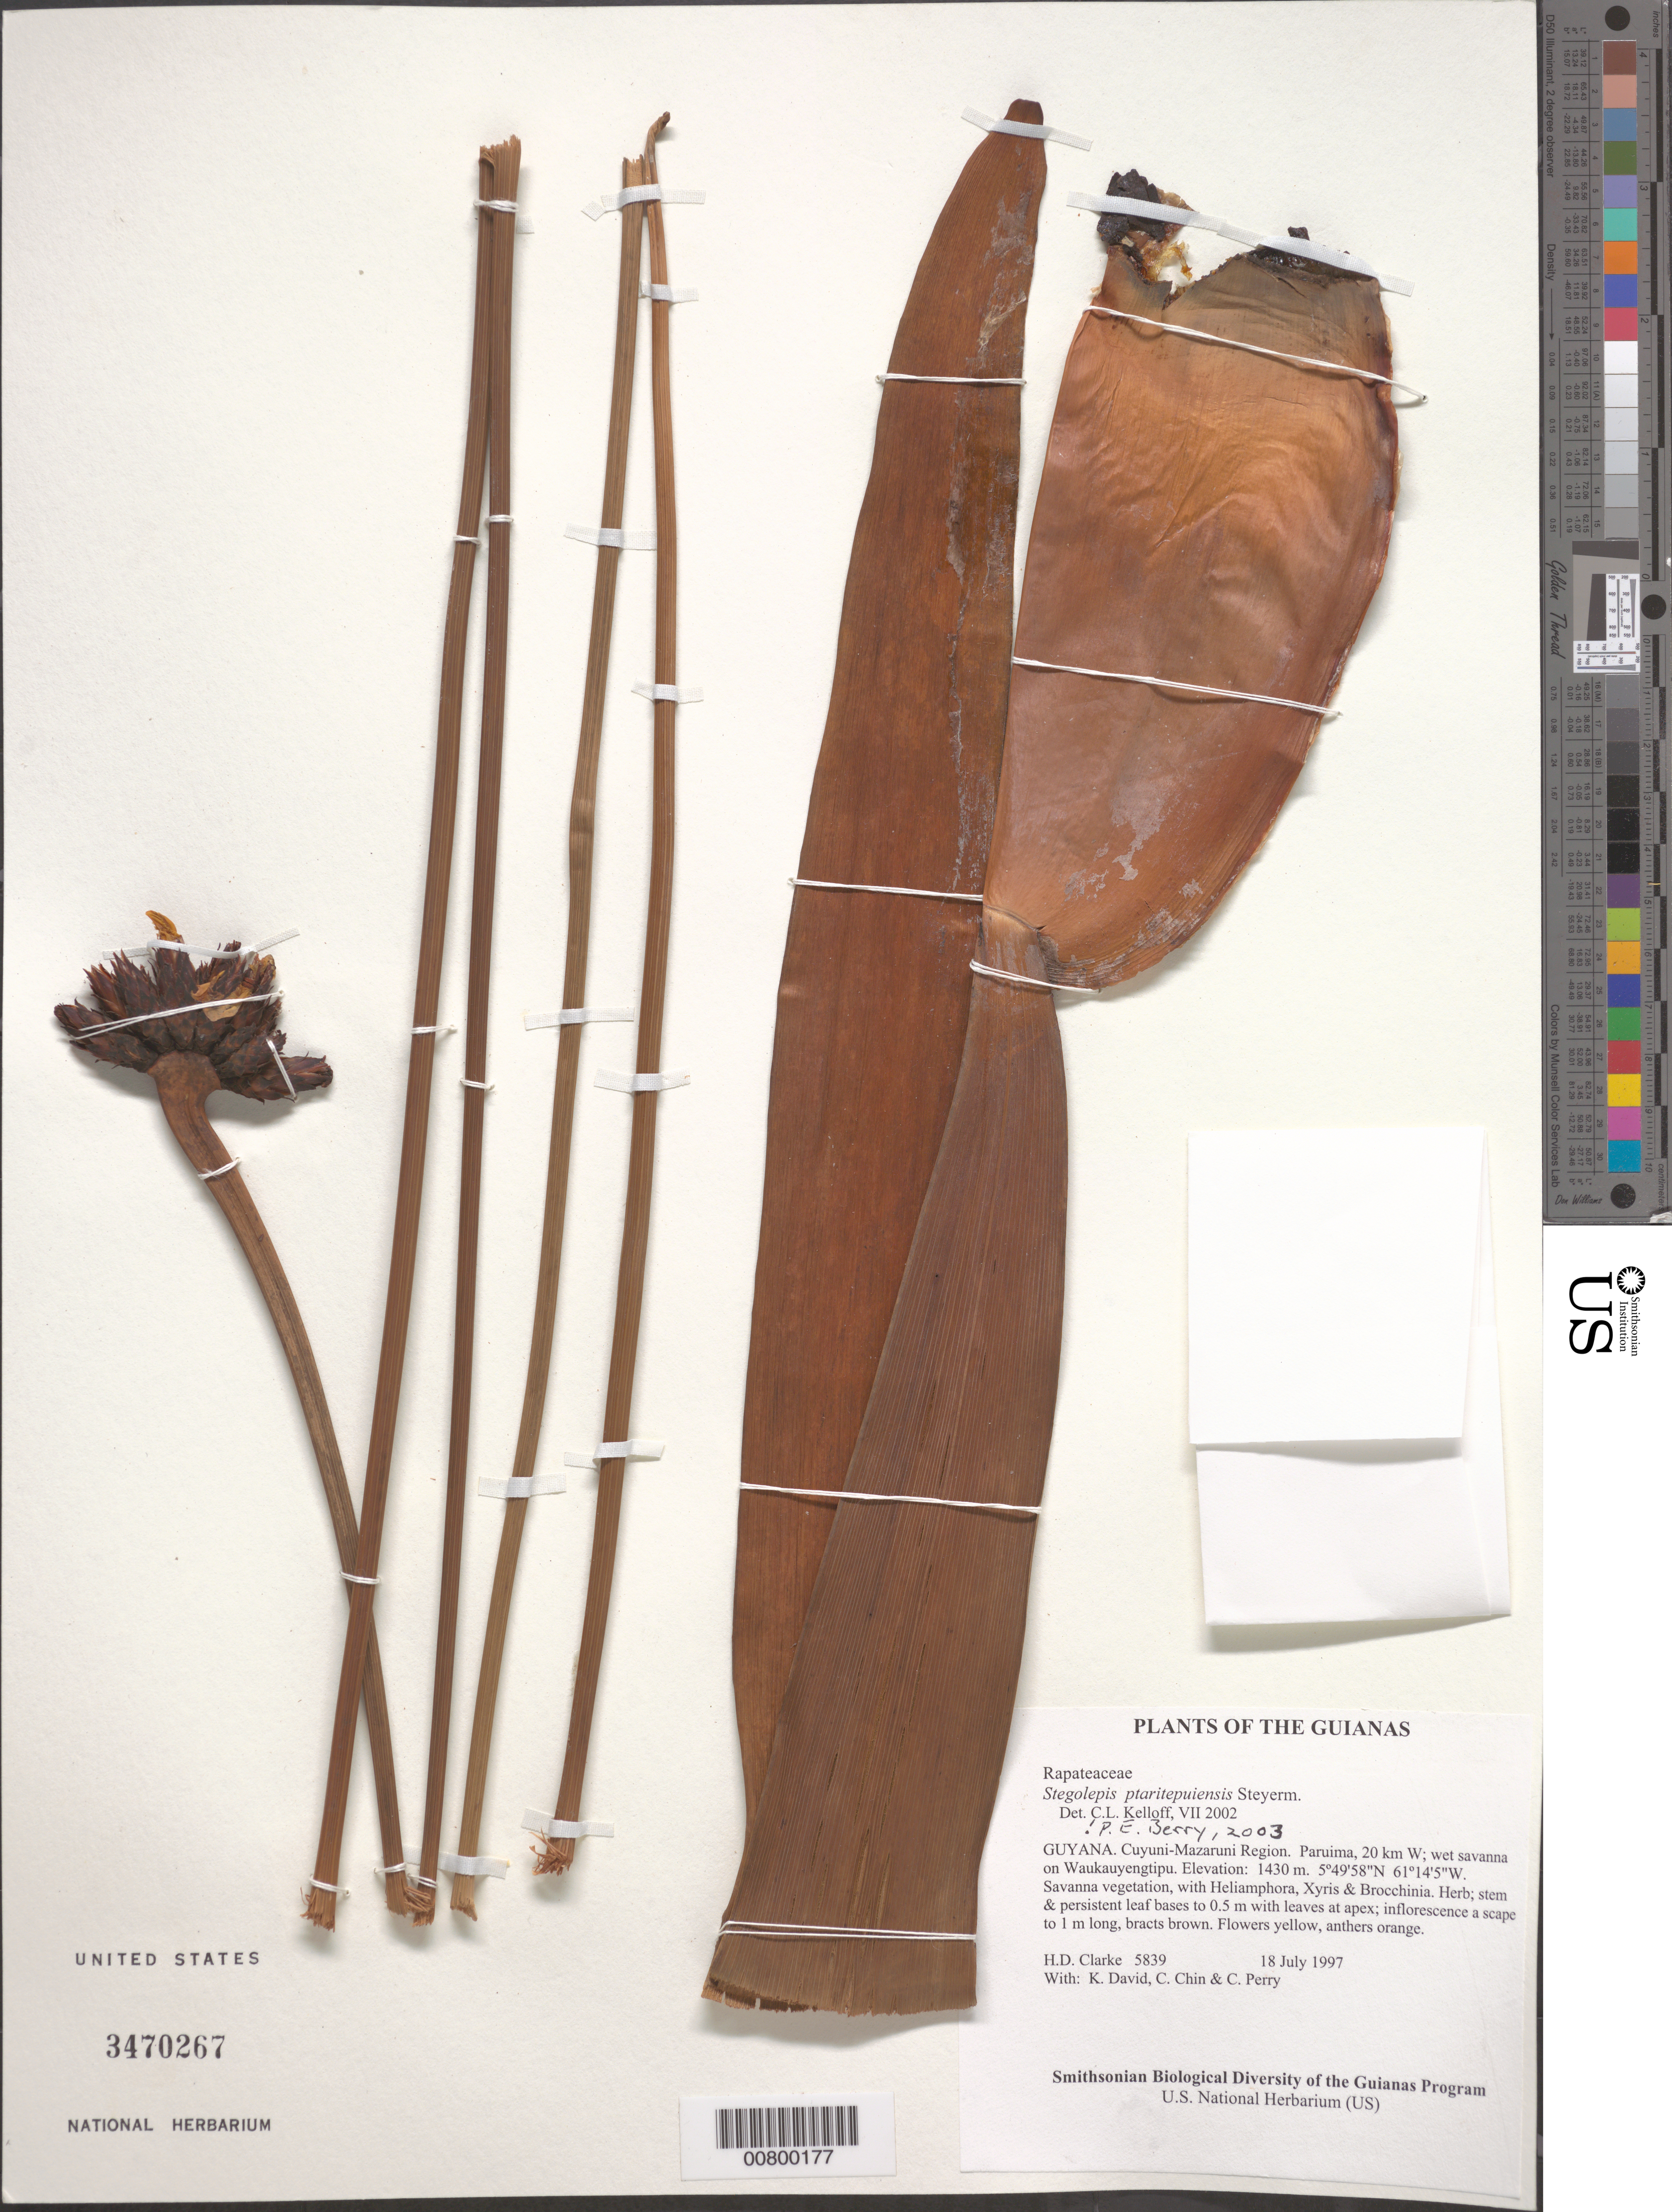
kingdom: Plantae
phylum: Tracheophyta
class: Liliopsida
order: Poales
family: Rapateaceae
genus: Stegolepis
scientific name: Stegolepis ptaritepuiensis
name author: Steyerm.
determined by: Berry, P. E., (WIS), University of Wisconsin - Madison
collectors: H. D. Clarke, K. David, C. Chin & C. Perry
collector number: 5839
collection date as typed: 18 July 1997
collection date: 1997-07-18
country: Guyana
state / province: Cuyuni-Mazaruni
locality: Paruima, 20 km W; wet savanna on Waukauyengtipu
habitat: Savanna vegetation, with Heliamphora, Xyris & Brocchinia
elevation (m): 1430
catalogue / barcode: US 3470267